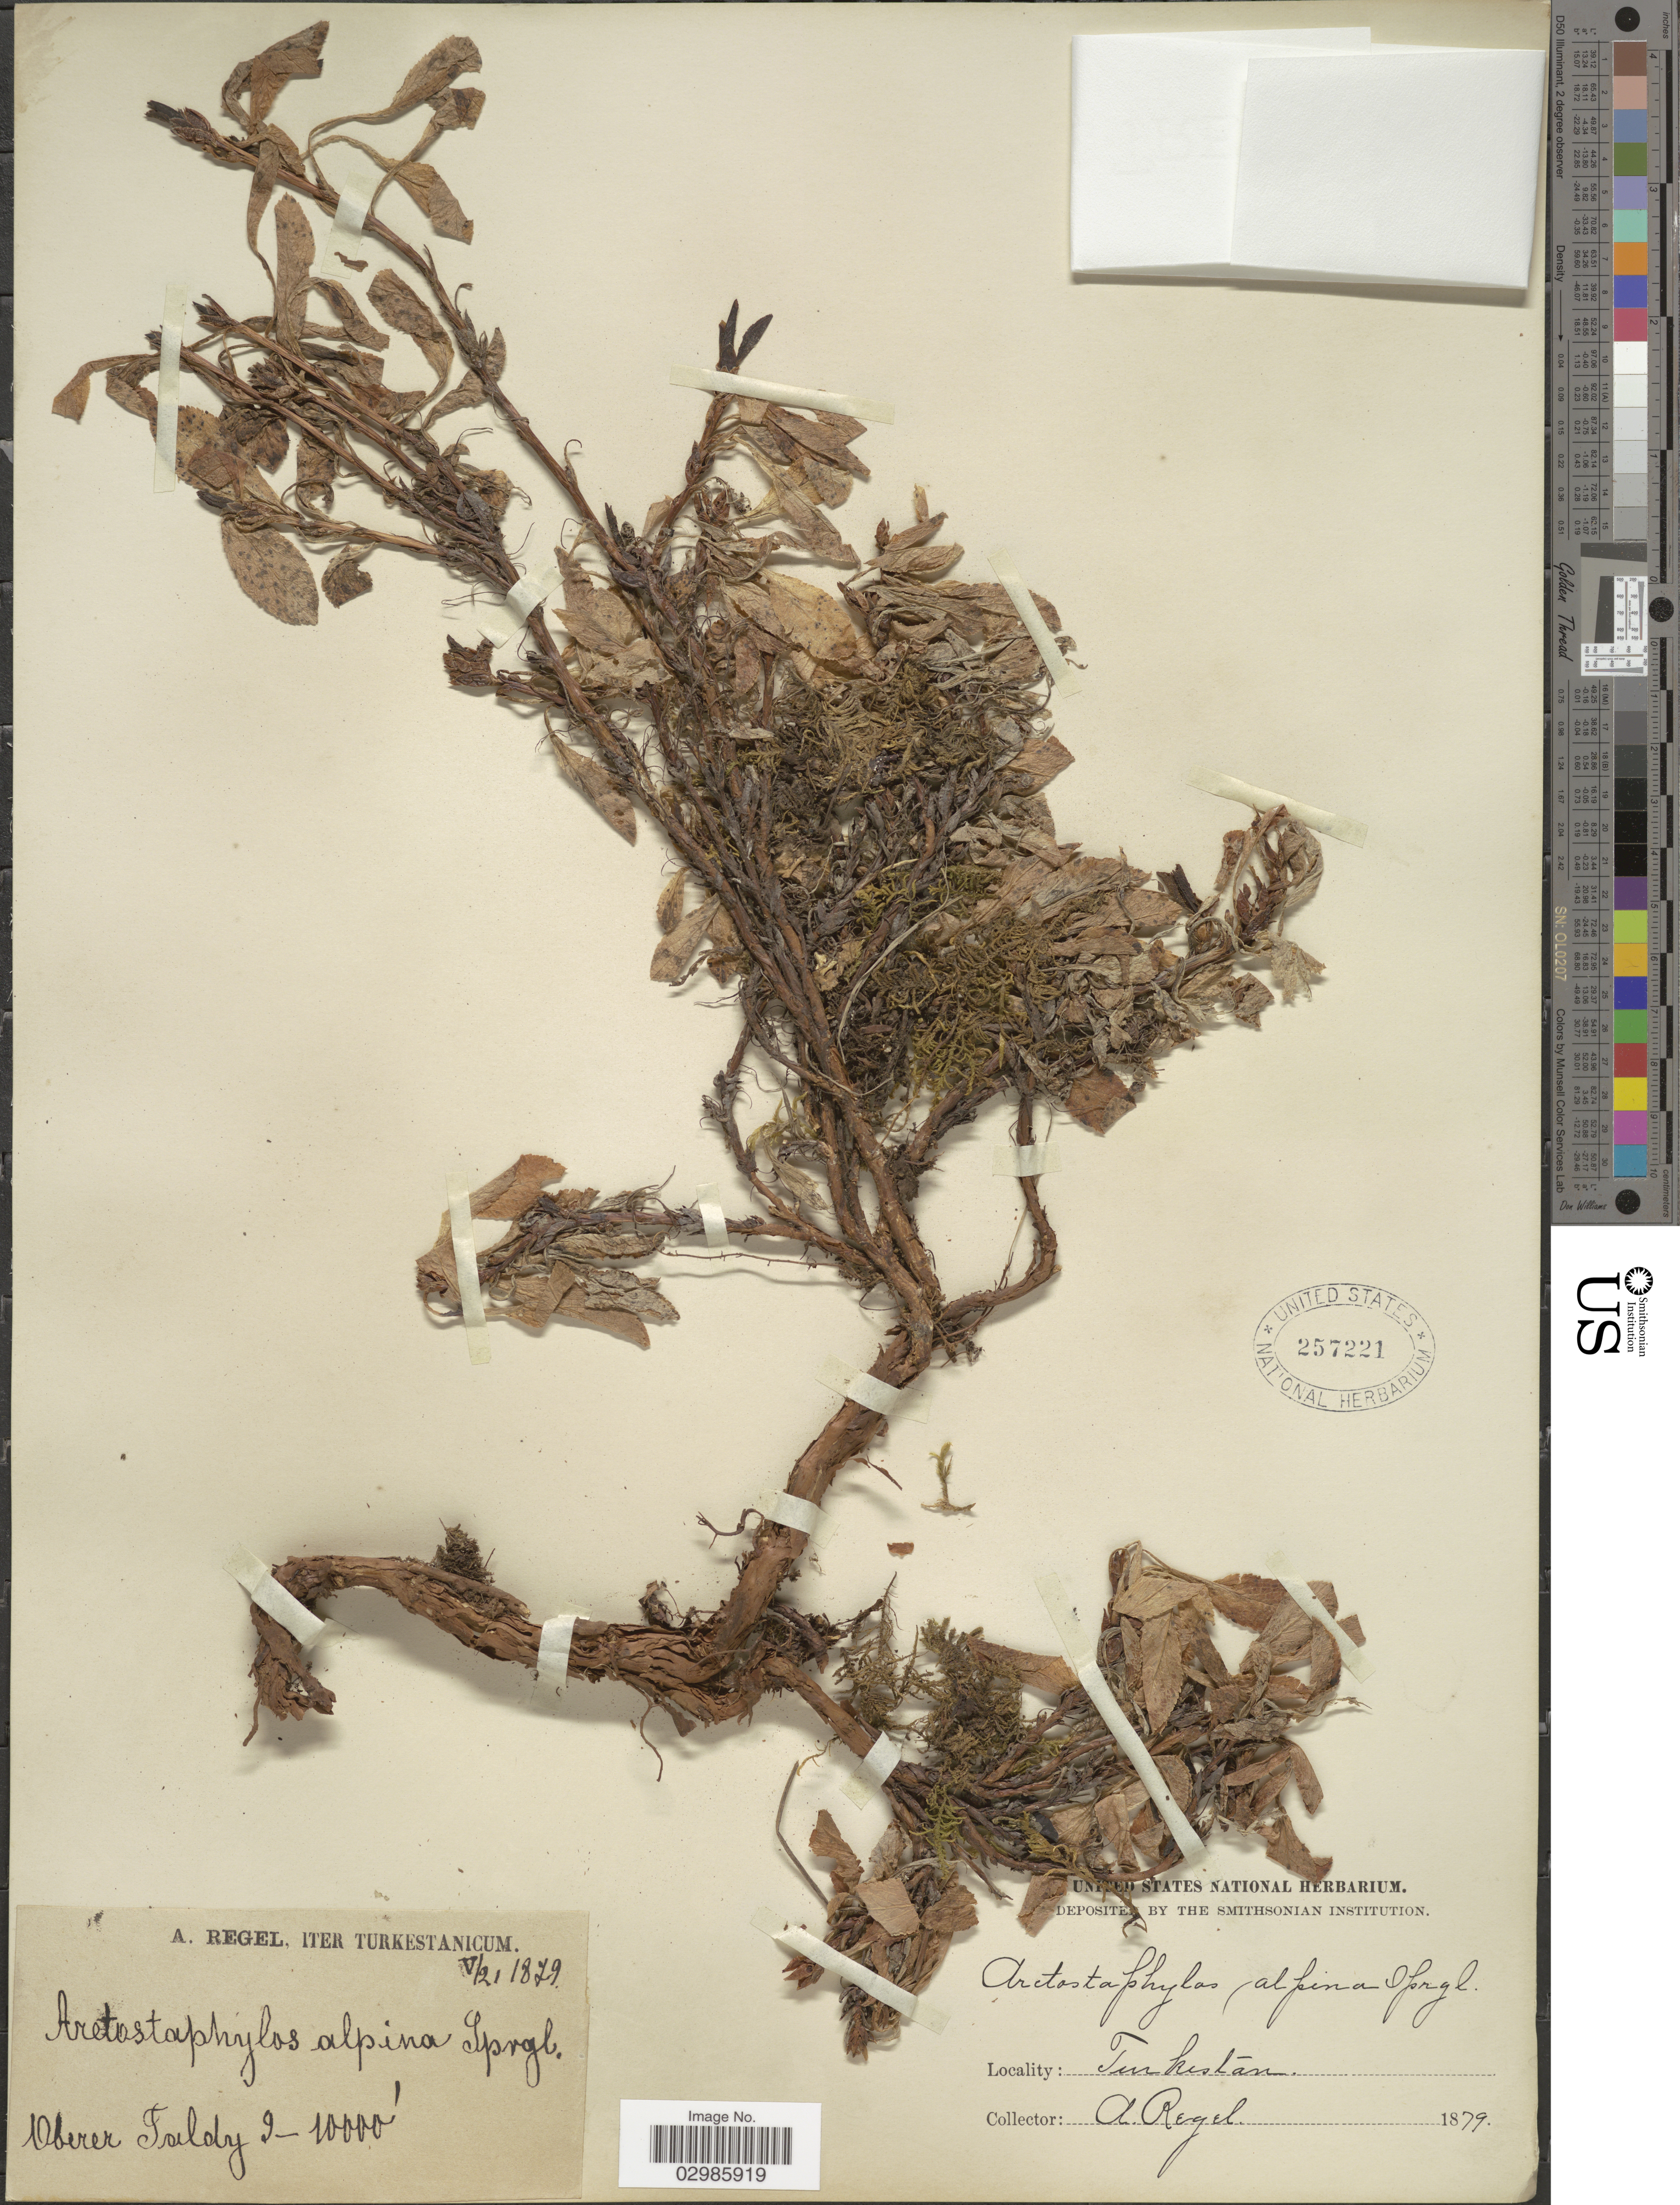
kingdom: Plantae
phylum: Tracheophyta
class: Magnoliopsida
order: Ericales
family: Ericaceae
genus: Arctous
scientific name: Arctous alpina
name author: (L.) Nied.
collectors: A. Regel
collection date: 1879-05-21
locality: Turkestan. Oberer Faldy [interpreted].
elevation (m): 2743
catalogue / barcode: US 257221